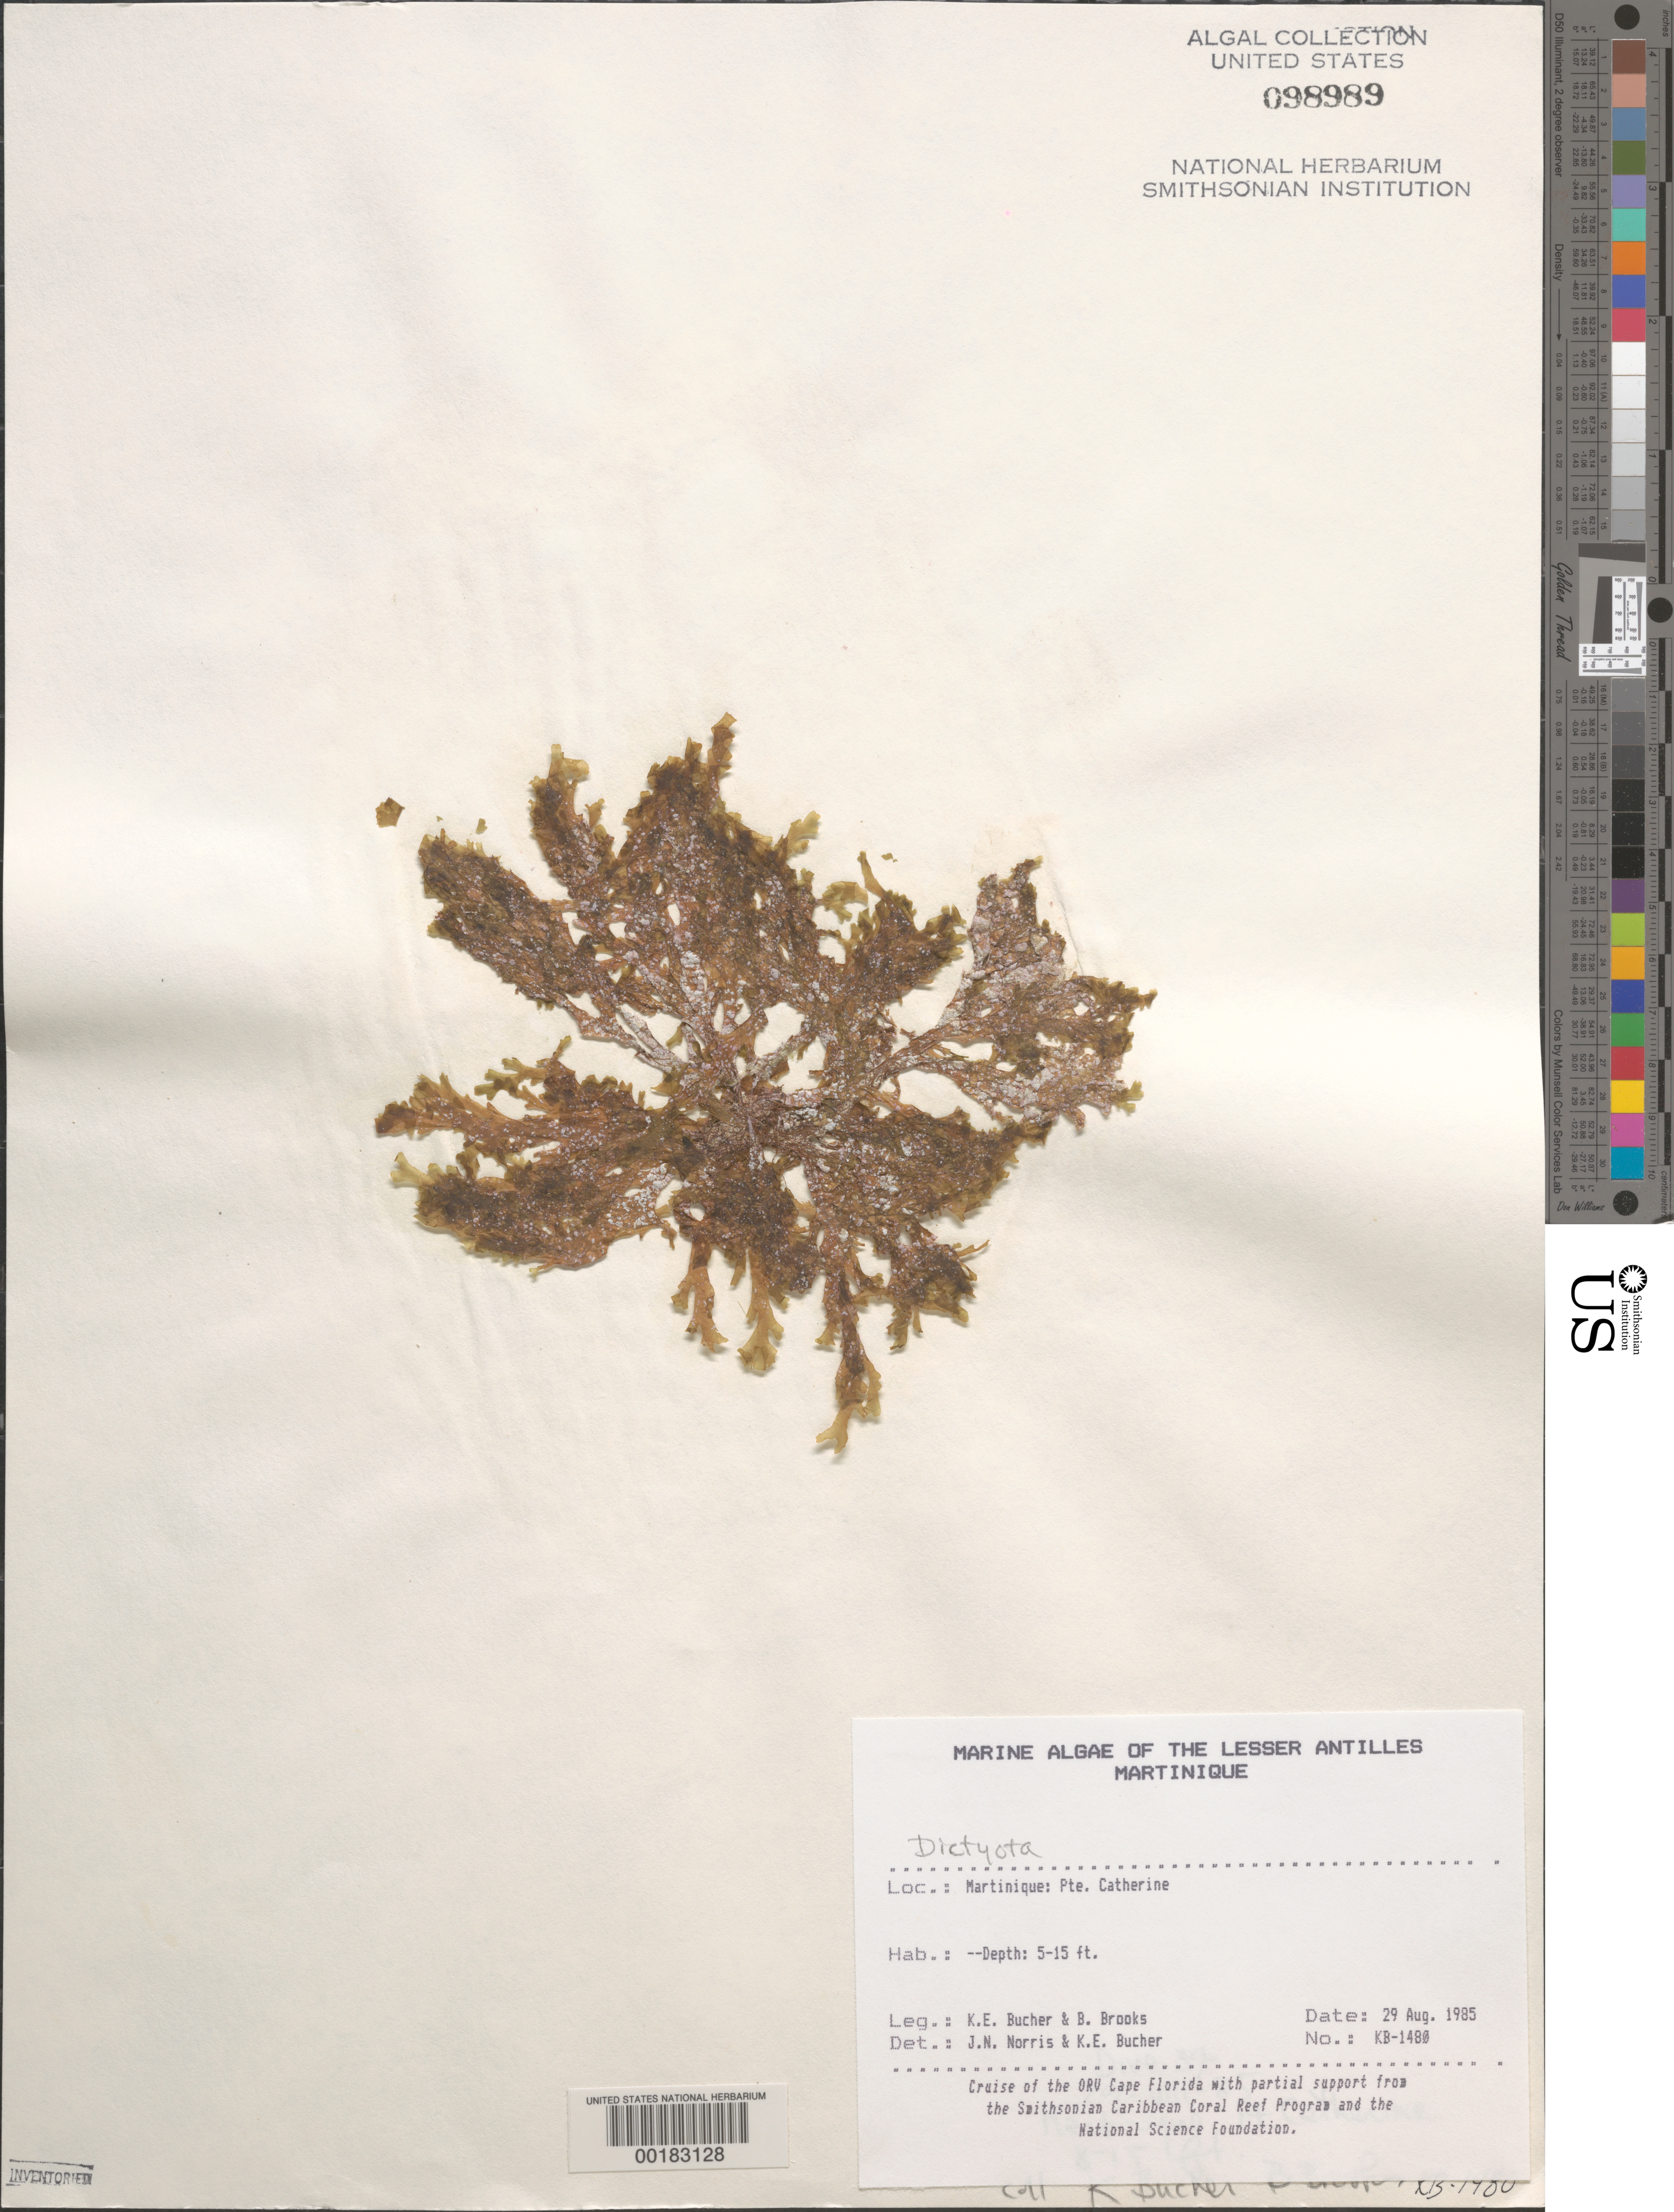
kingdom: Chromista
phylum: Ochrophyta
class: Phaeophyceae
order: Dictyotales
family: Dictyotaceae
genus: Dictyota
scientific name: Dictyota sp.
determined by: Norris, J. N.; Bucher, K. E.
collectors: K. E. Bucher & B. Brooks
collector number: Kb-1480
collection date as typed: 29 Aug 1985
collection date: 1985-08-29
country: Martinique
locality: Pointe Catherine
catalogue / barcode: US 98989